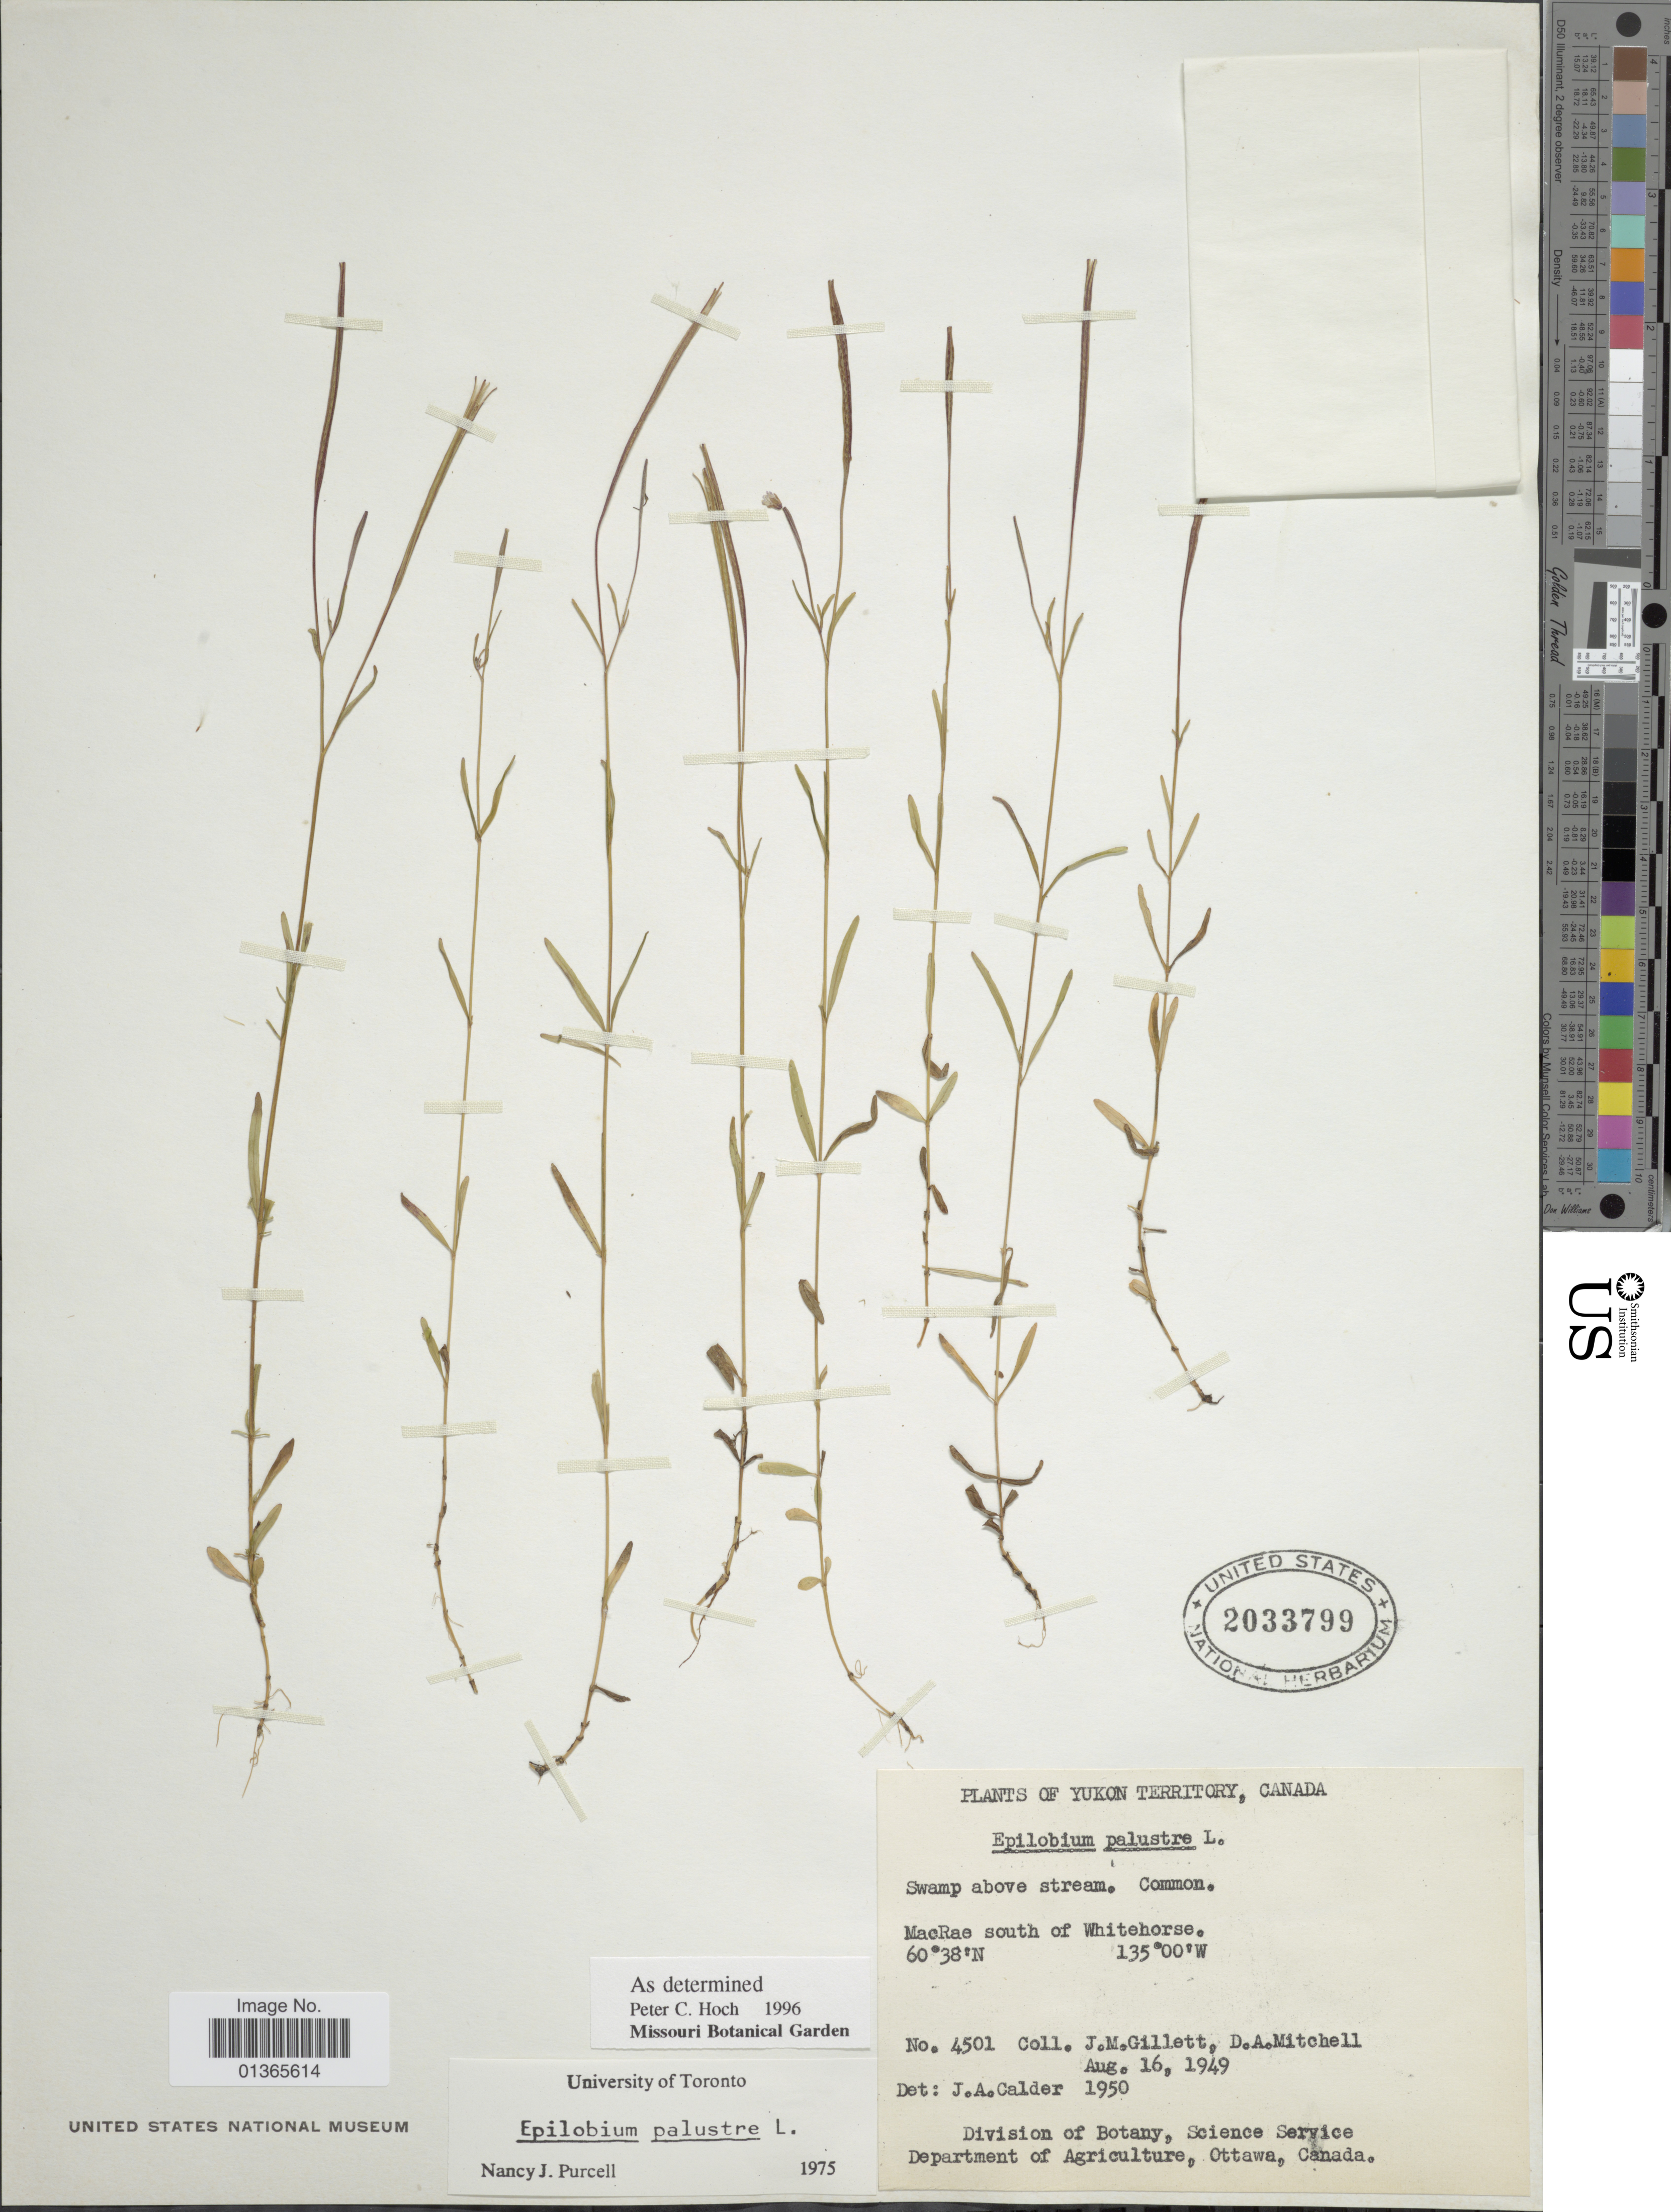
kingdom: Plantae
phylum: Tracheophyta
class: Magnoliopsida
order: Myrtales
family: Onagraceae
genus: Epilobium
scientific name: Epilobium palustre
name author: L.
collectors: J. M. Gillett & D. Mitchell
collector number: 4501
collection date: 1949-08-16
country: Canada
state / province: Yukon Territory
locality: MacRae south of Whitehorse.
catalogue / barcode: US 2033799